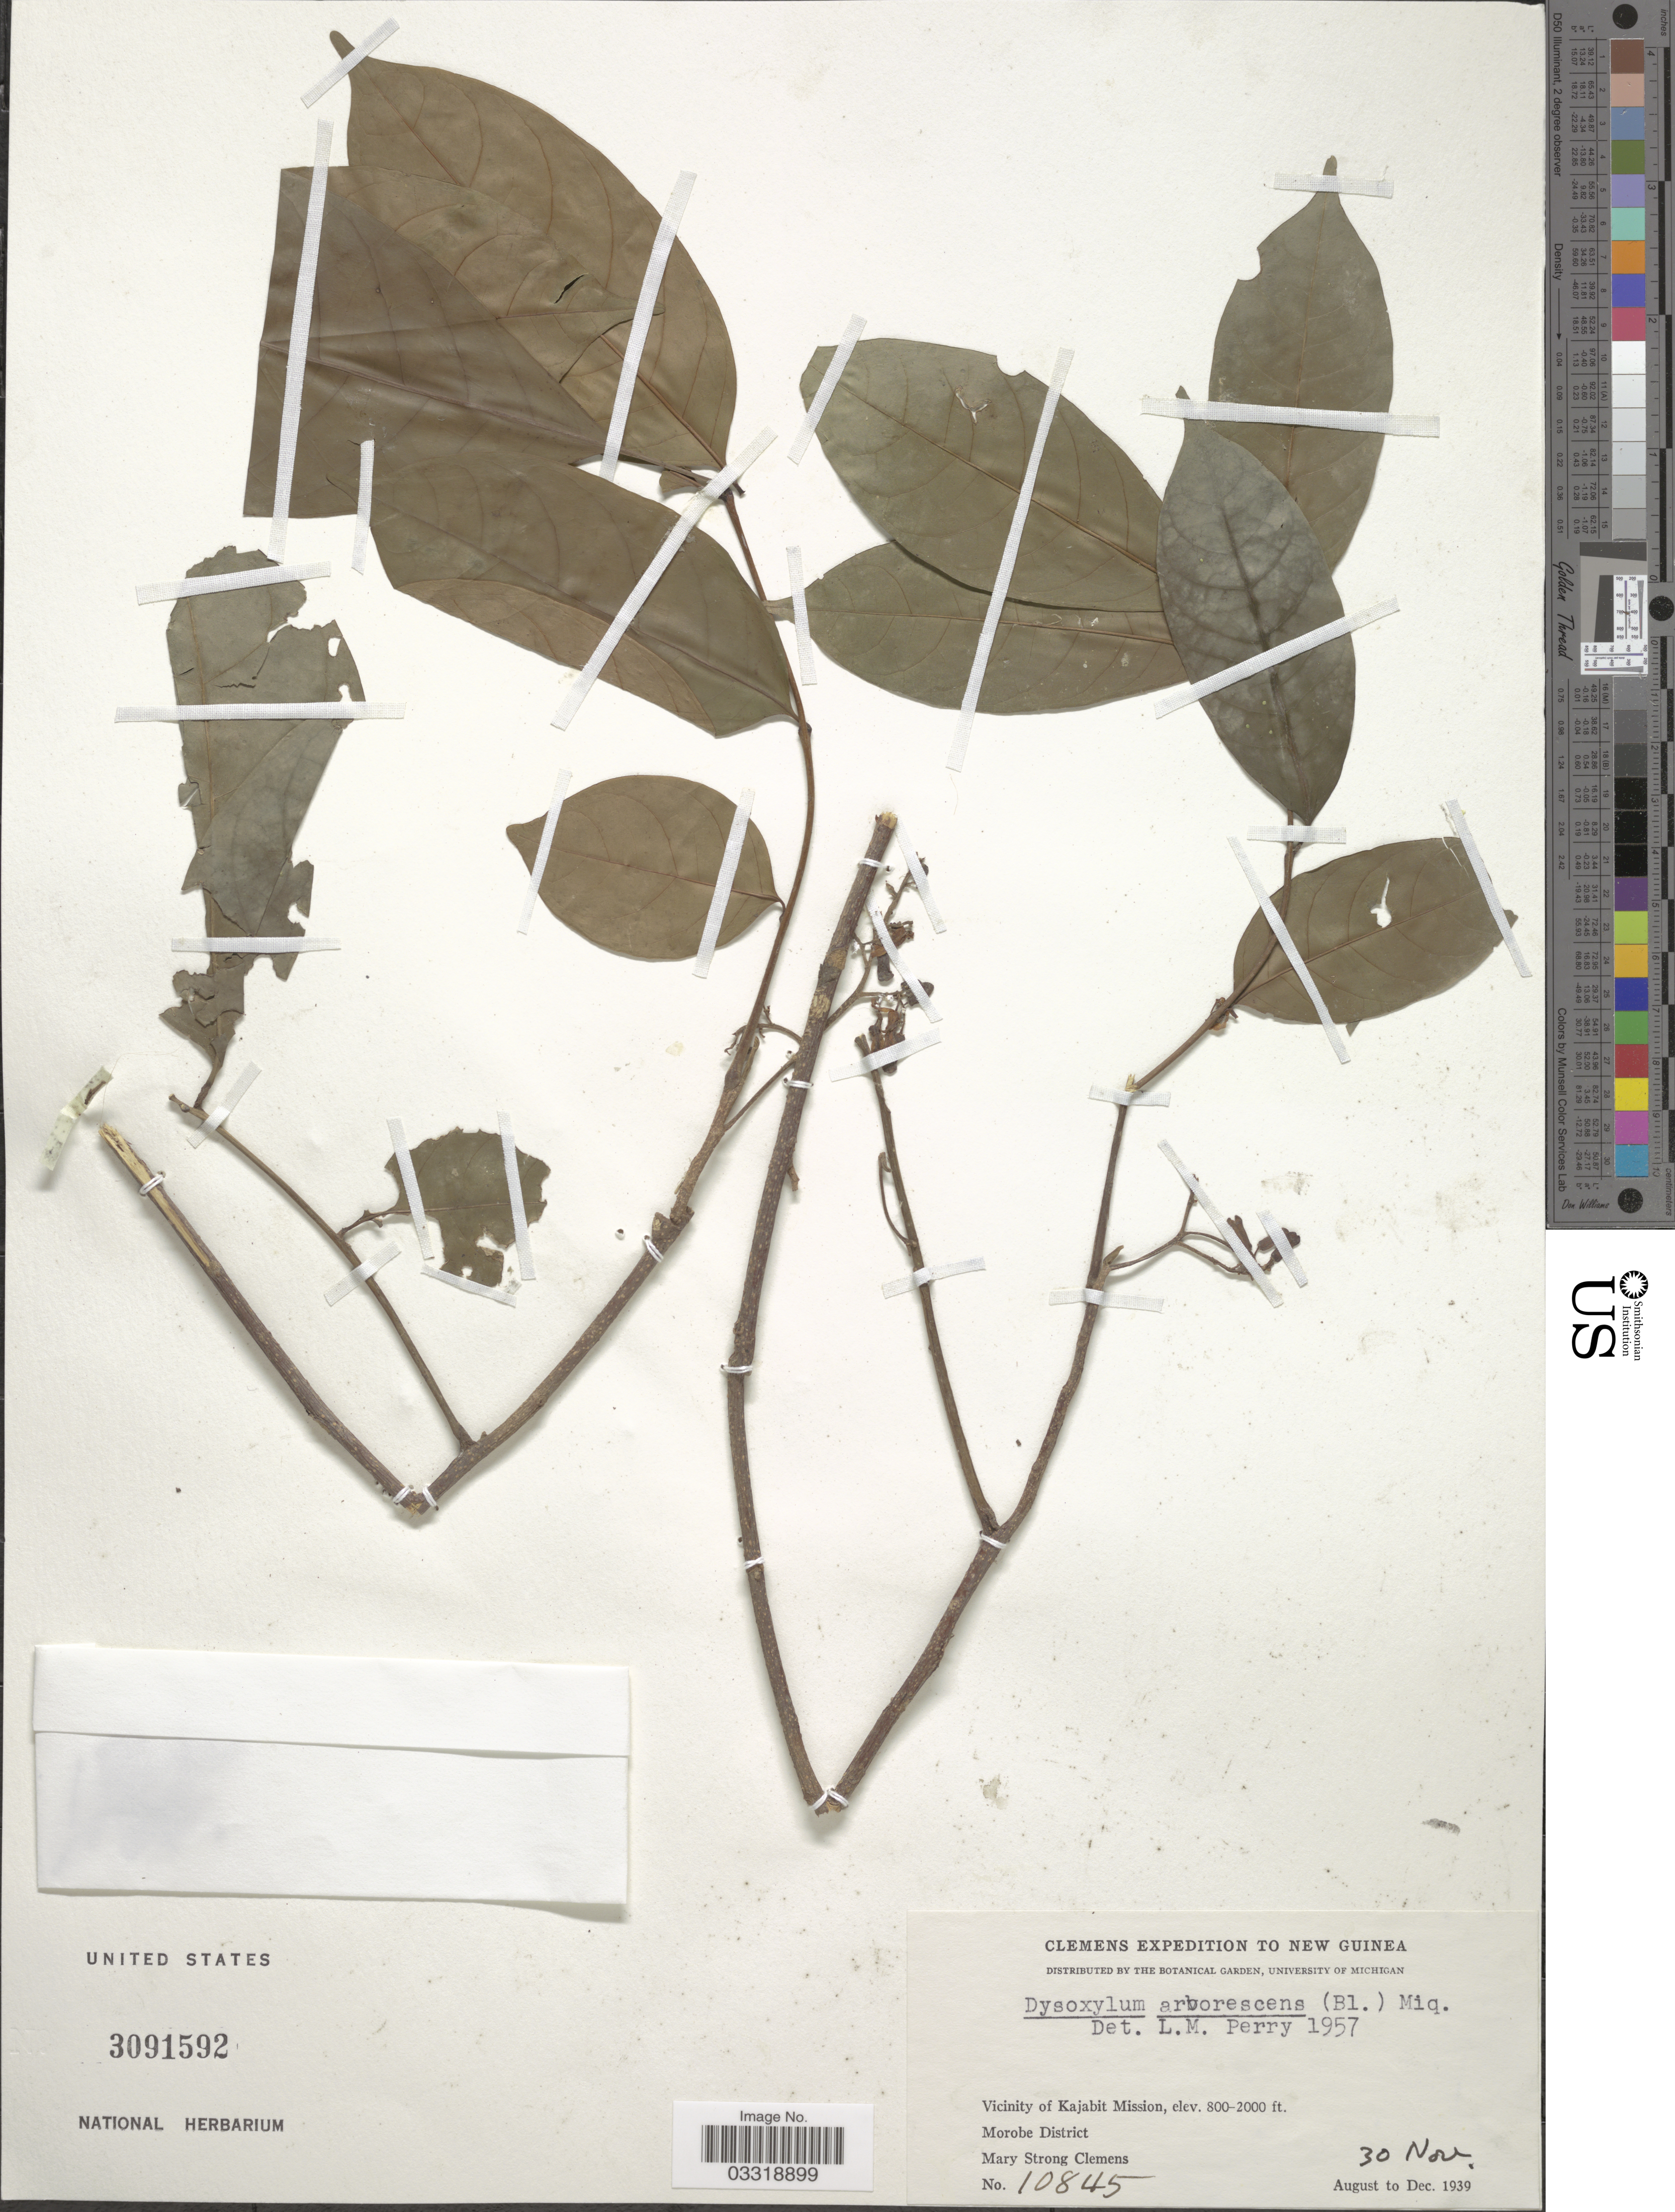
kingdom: Plantae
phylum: Tracheophyta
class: Magnoliopsida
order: Sapindales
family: Meliaceae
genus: Goniocheton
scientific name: Goniocheton arborescens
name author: Blume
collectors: M. S. Clemens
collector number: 10845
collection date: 1939-11-30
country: Papua New Guinea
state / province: Morobe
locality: New Guinea. Vicinity of Kajabit Mission, Morobe District.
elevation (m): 244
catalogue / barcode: US 3091592